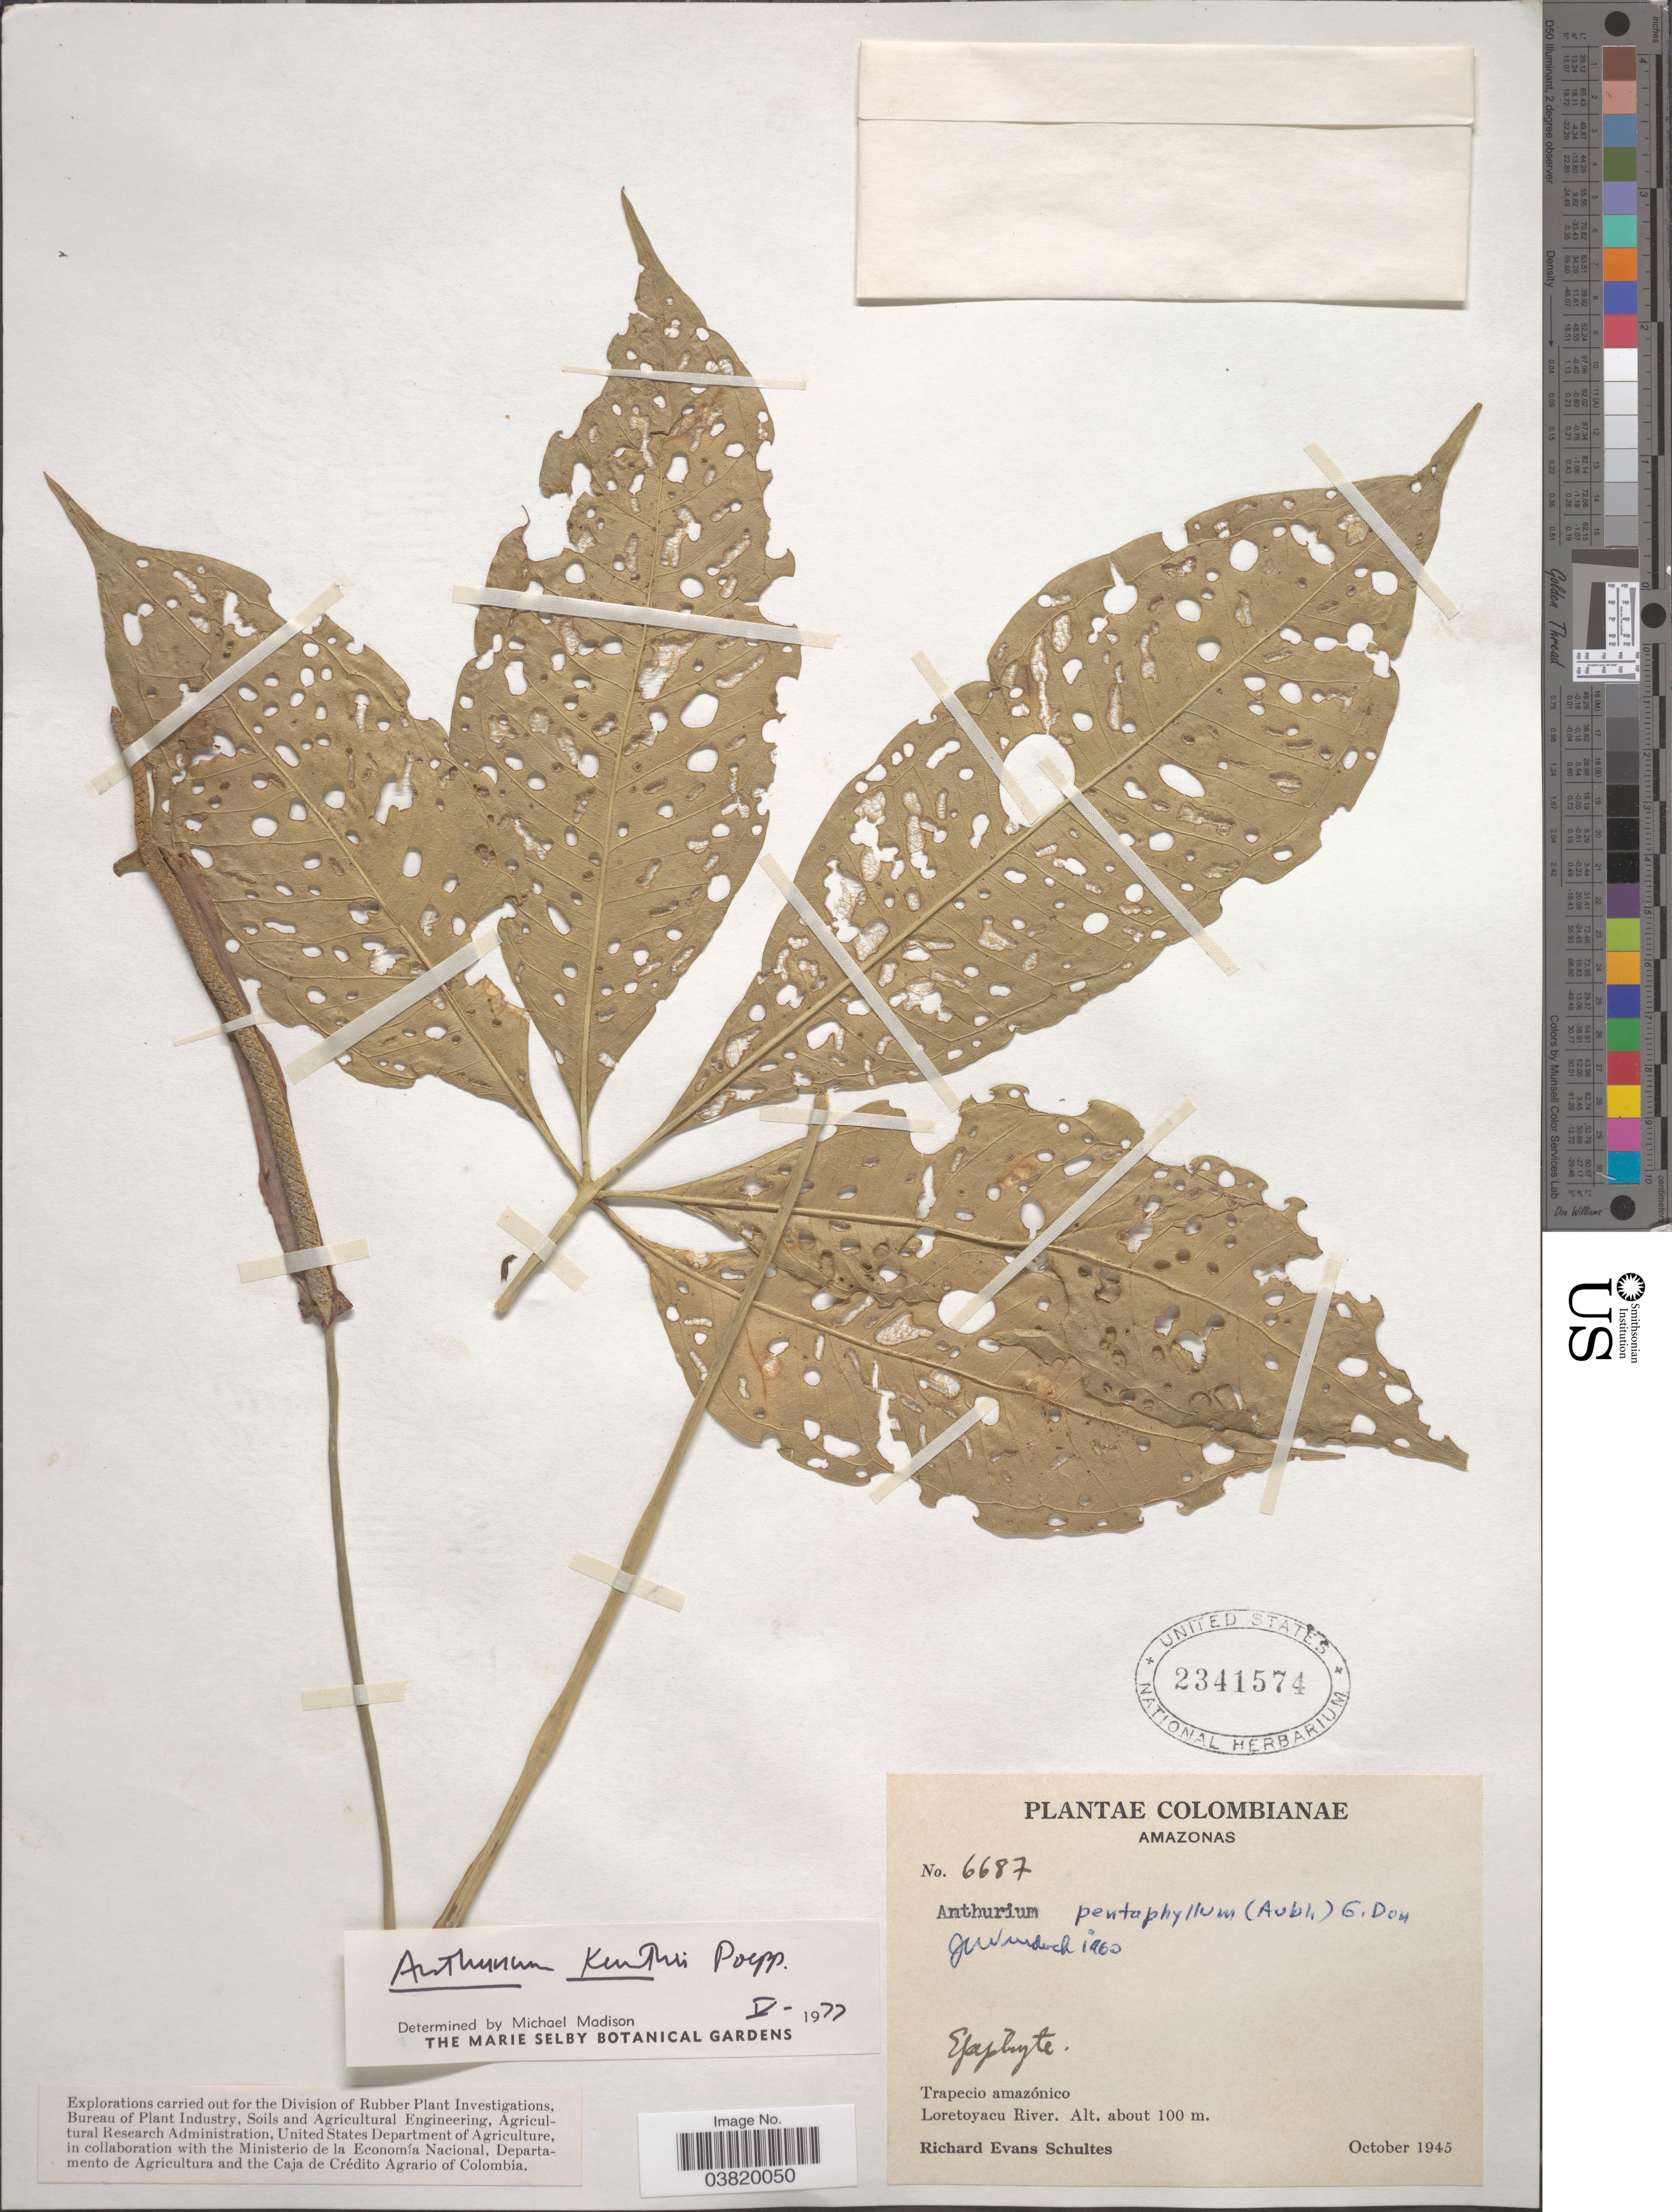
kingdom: Plantae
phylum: Tracheophyta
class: Liliopsida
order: Alismatales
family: Araceae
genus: Anthurium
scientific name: Anthurium kunthii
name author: Poepp.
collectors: R. E. Schultes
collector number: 6687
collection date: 1945-10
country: Colombia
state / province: Amazônas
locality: Trapecio amazónico. Loretoyacu River.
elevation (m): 100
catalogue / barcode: US 2341574